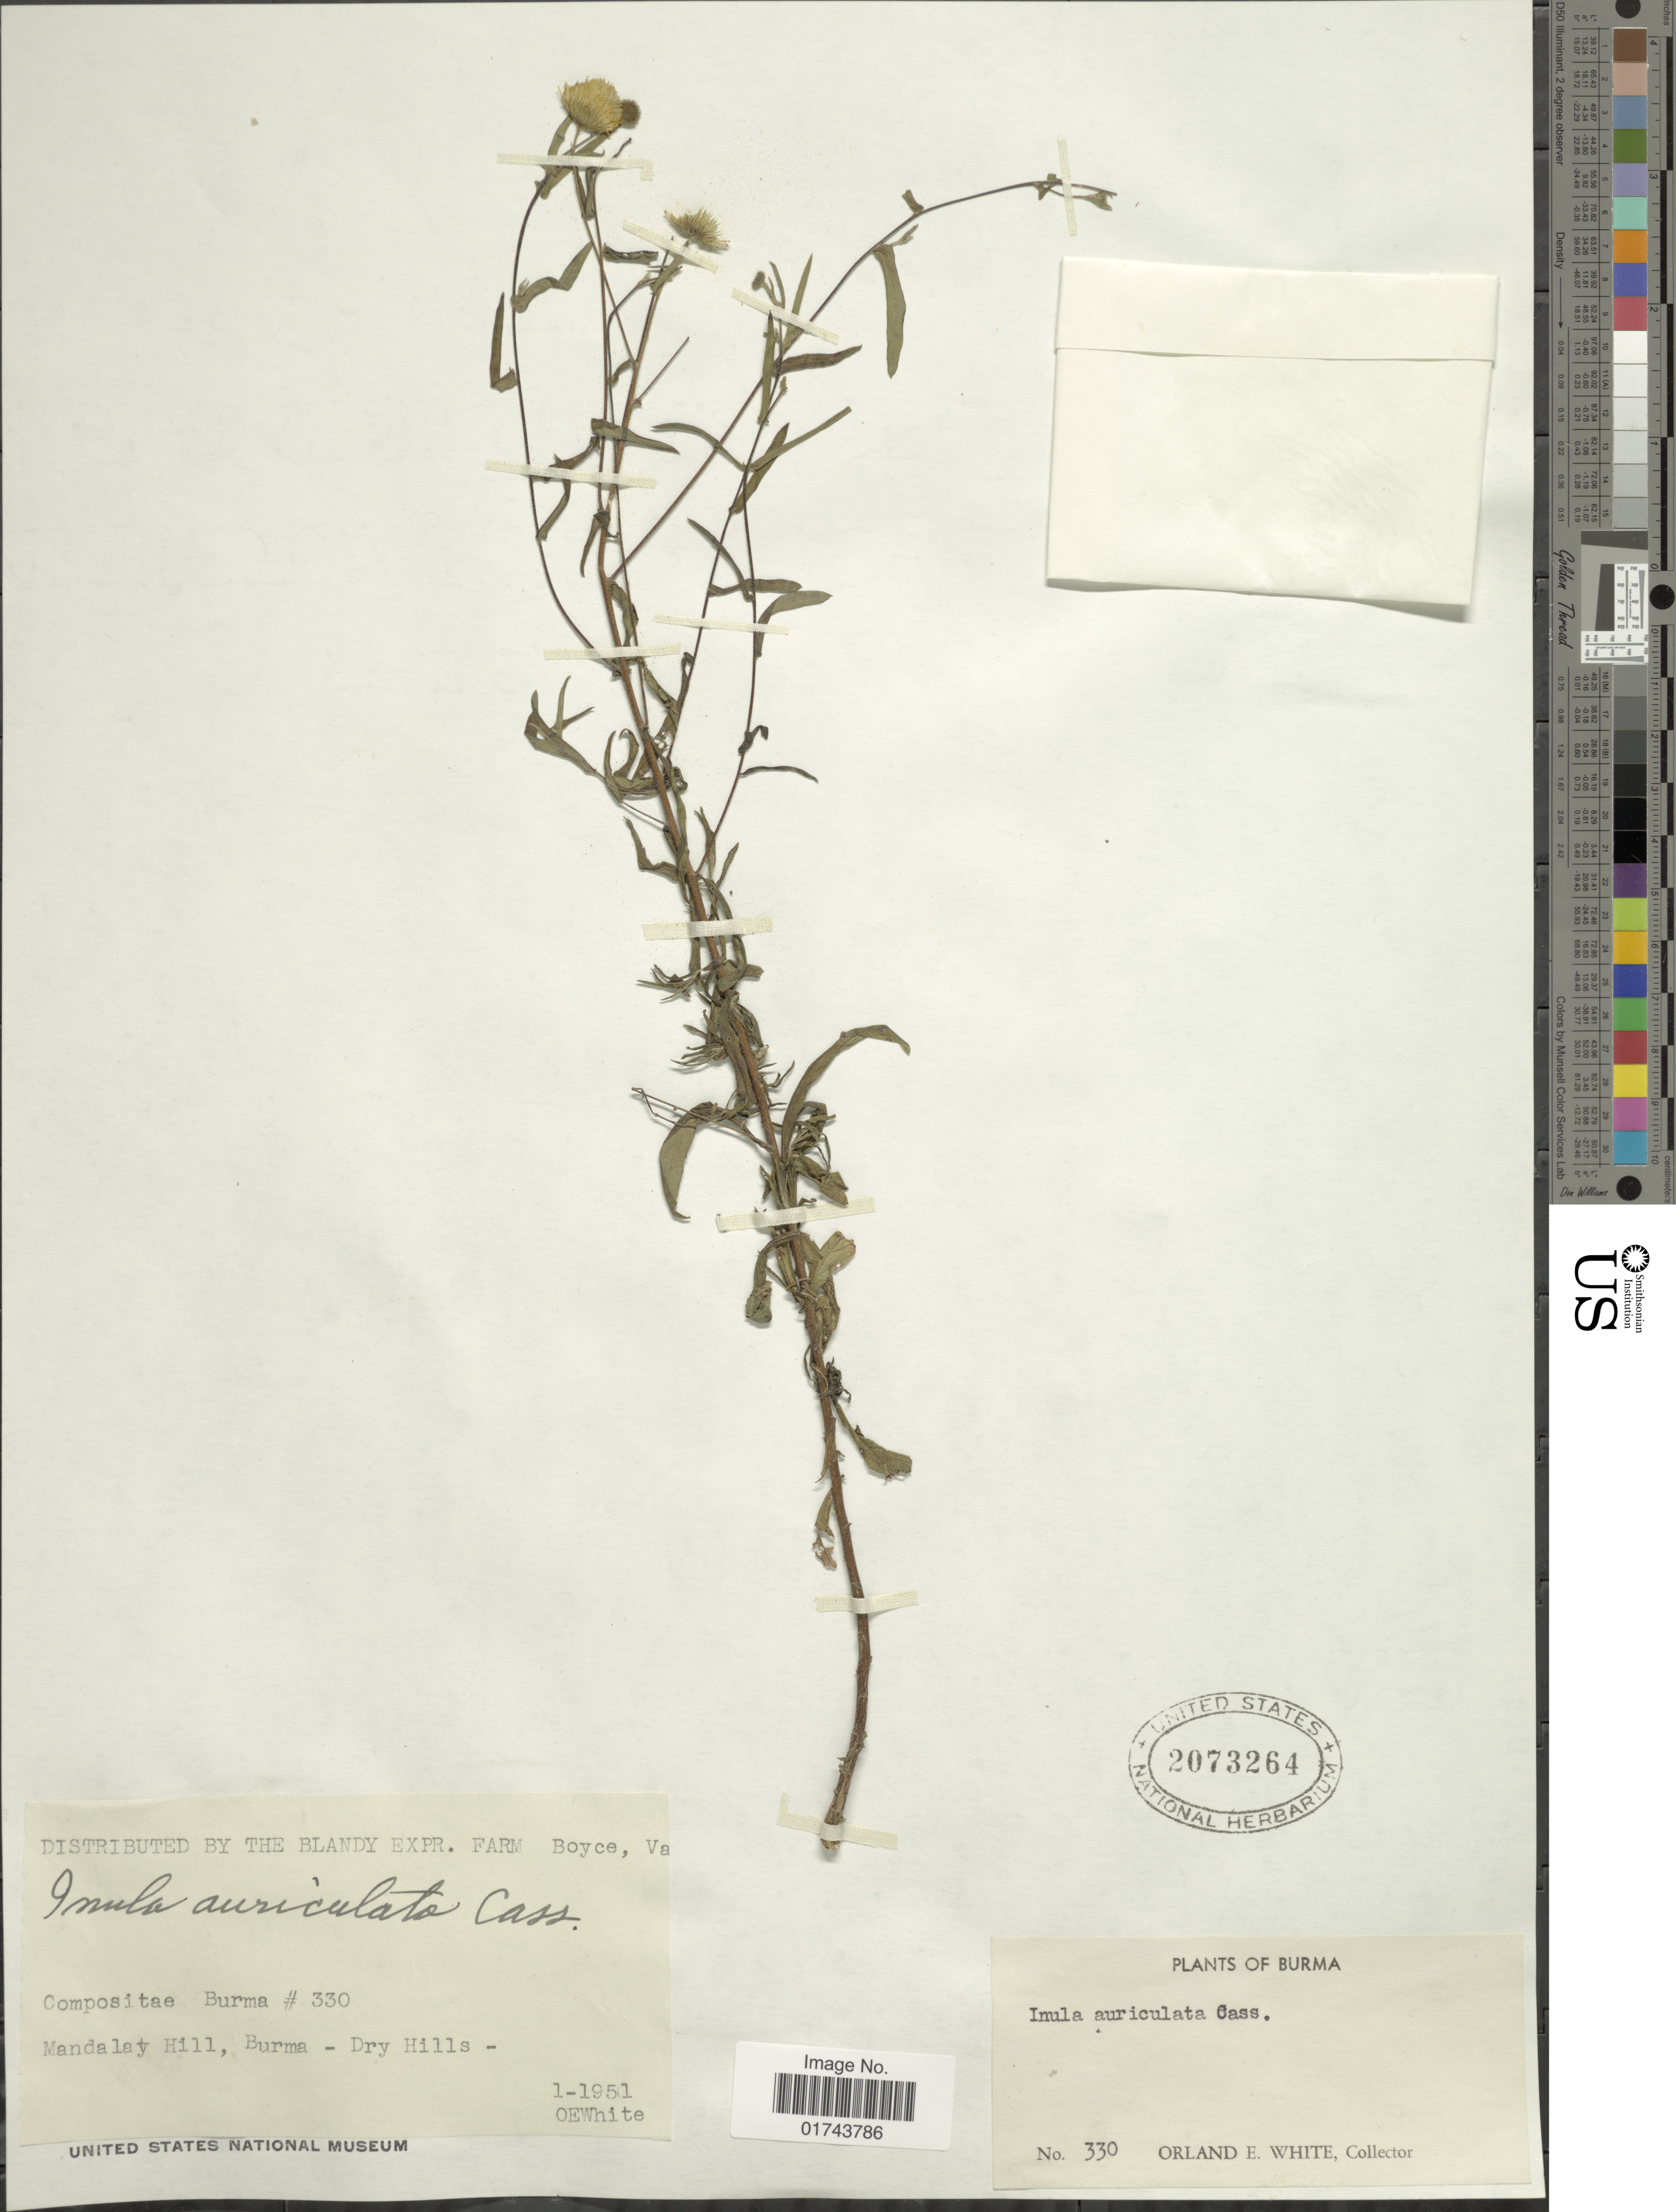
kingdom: Plantae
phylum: Tracheophyta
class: Magnoliopsida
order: Asterales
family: Asteraceae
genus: Inula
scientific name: Inula auriculata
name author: Boiss. & Balansa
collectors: O. E. White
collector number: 330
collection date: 1951-01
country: Myanmar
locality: Mandalay Hill, Burma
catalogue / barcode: US 2073264